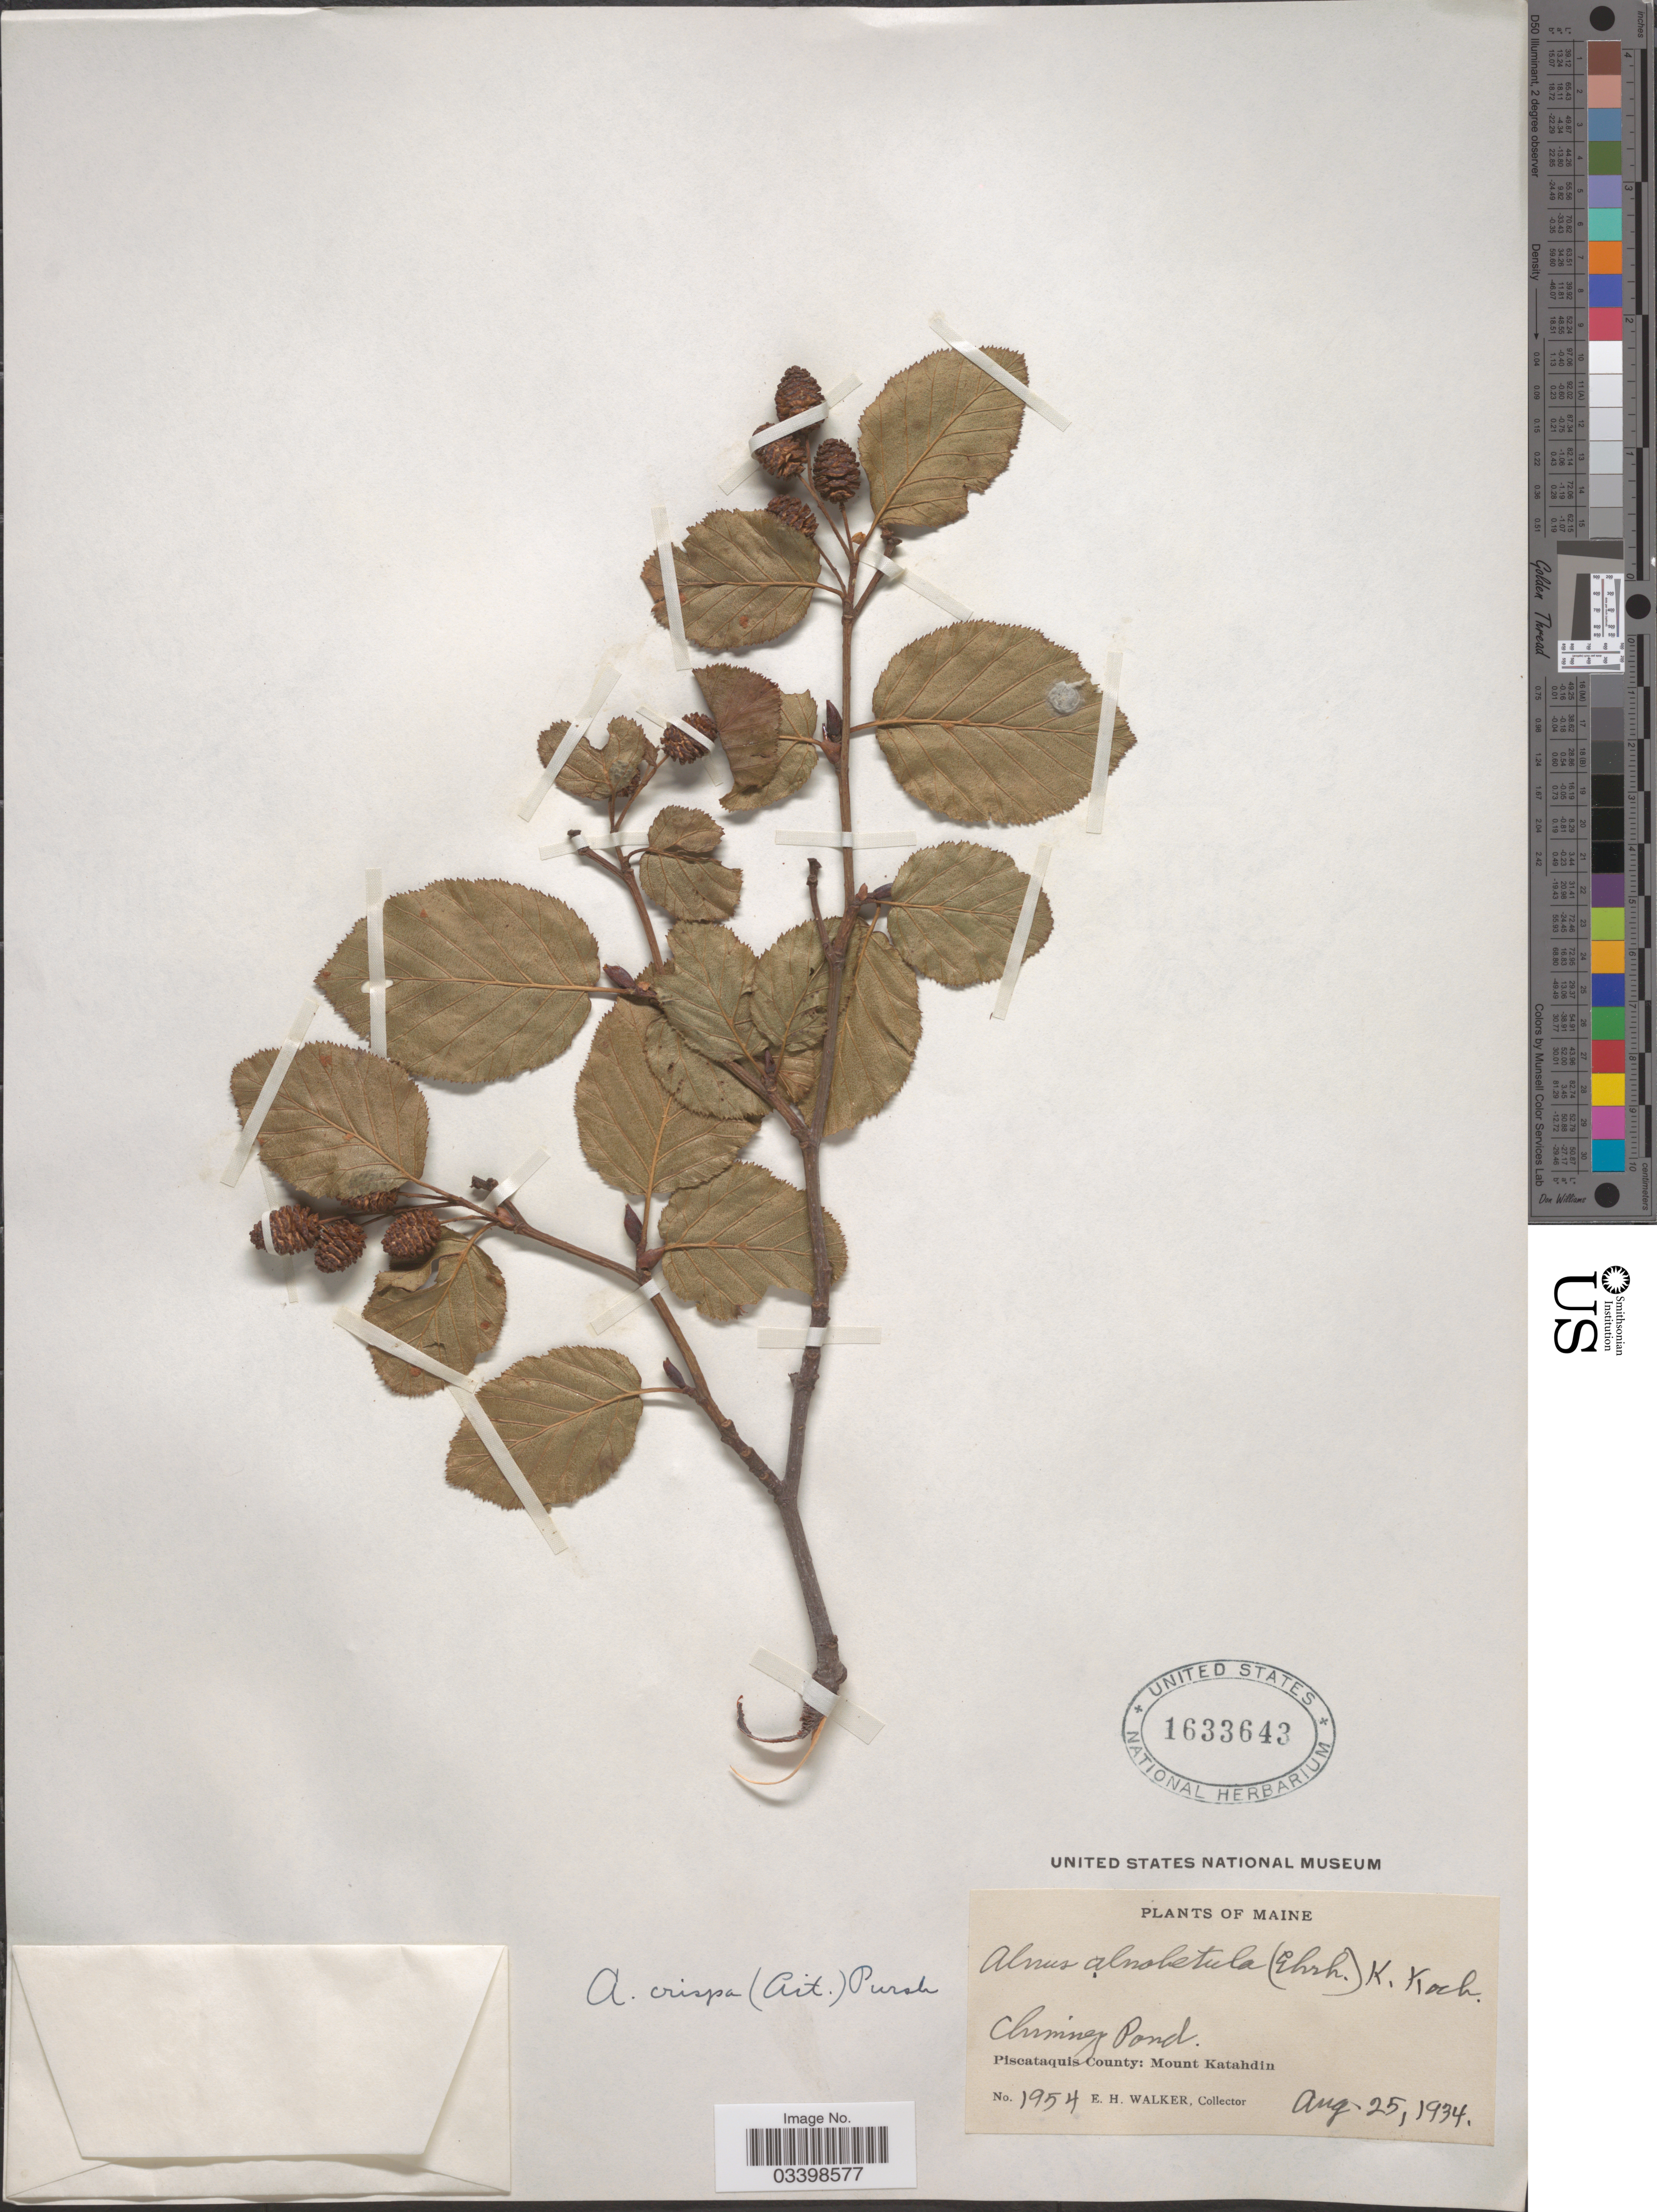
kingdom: Plantae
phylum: Tracheophyta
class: Magnoliopsida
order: Fagales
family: Betulaceae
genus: Alnus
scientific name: Alnus viridis subsp. crispa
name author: (Aiton) Turrill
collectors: E. H. Walker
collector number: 1954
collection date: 1934-08-25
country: United States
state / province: Maine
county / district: Piscataquis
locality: Chimney Pond. Piscataquis County: Mount Katahdin.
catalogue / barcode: US 1633643